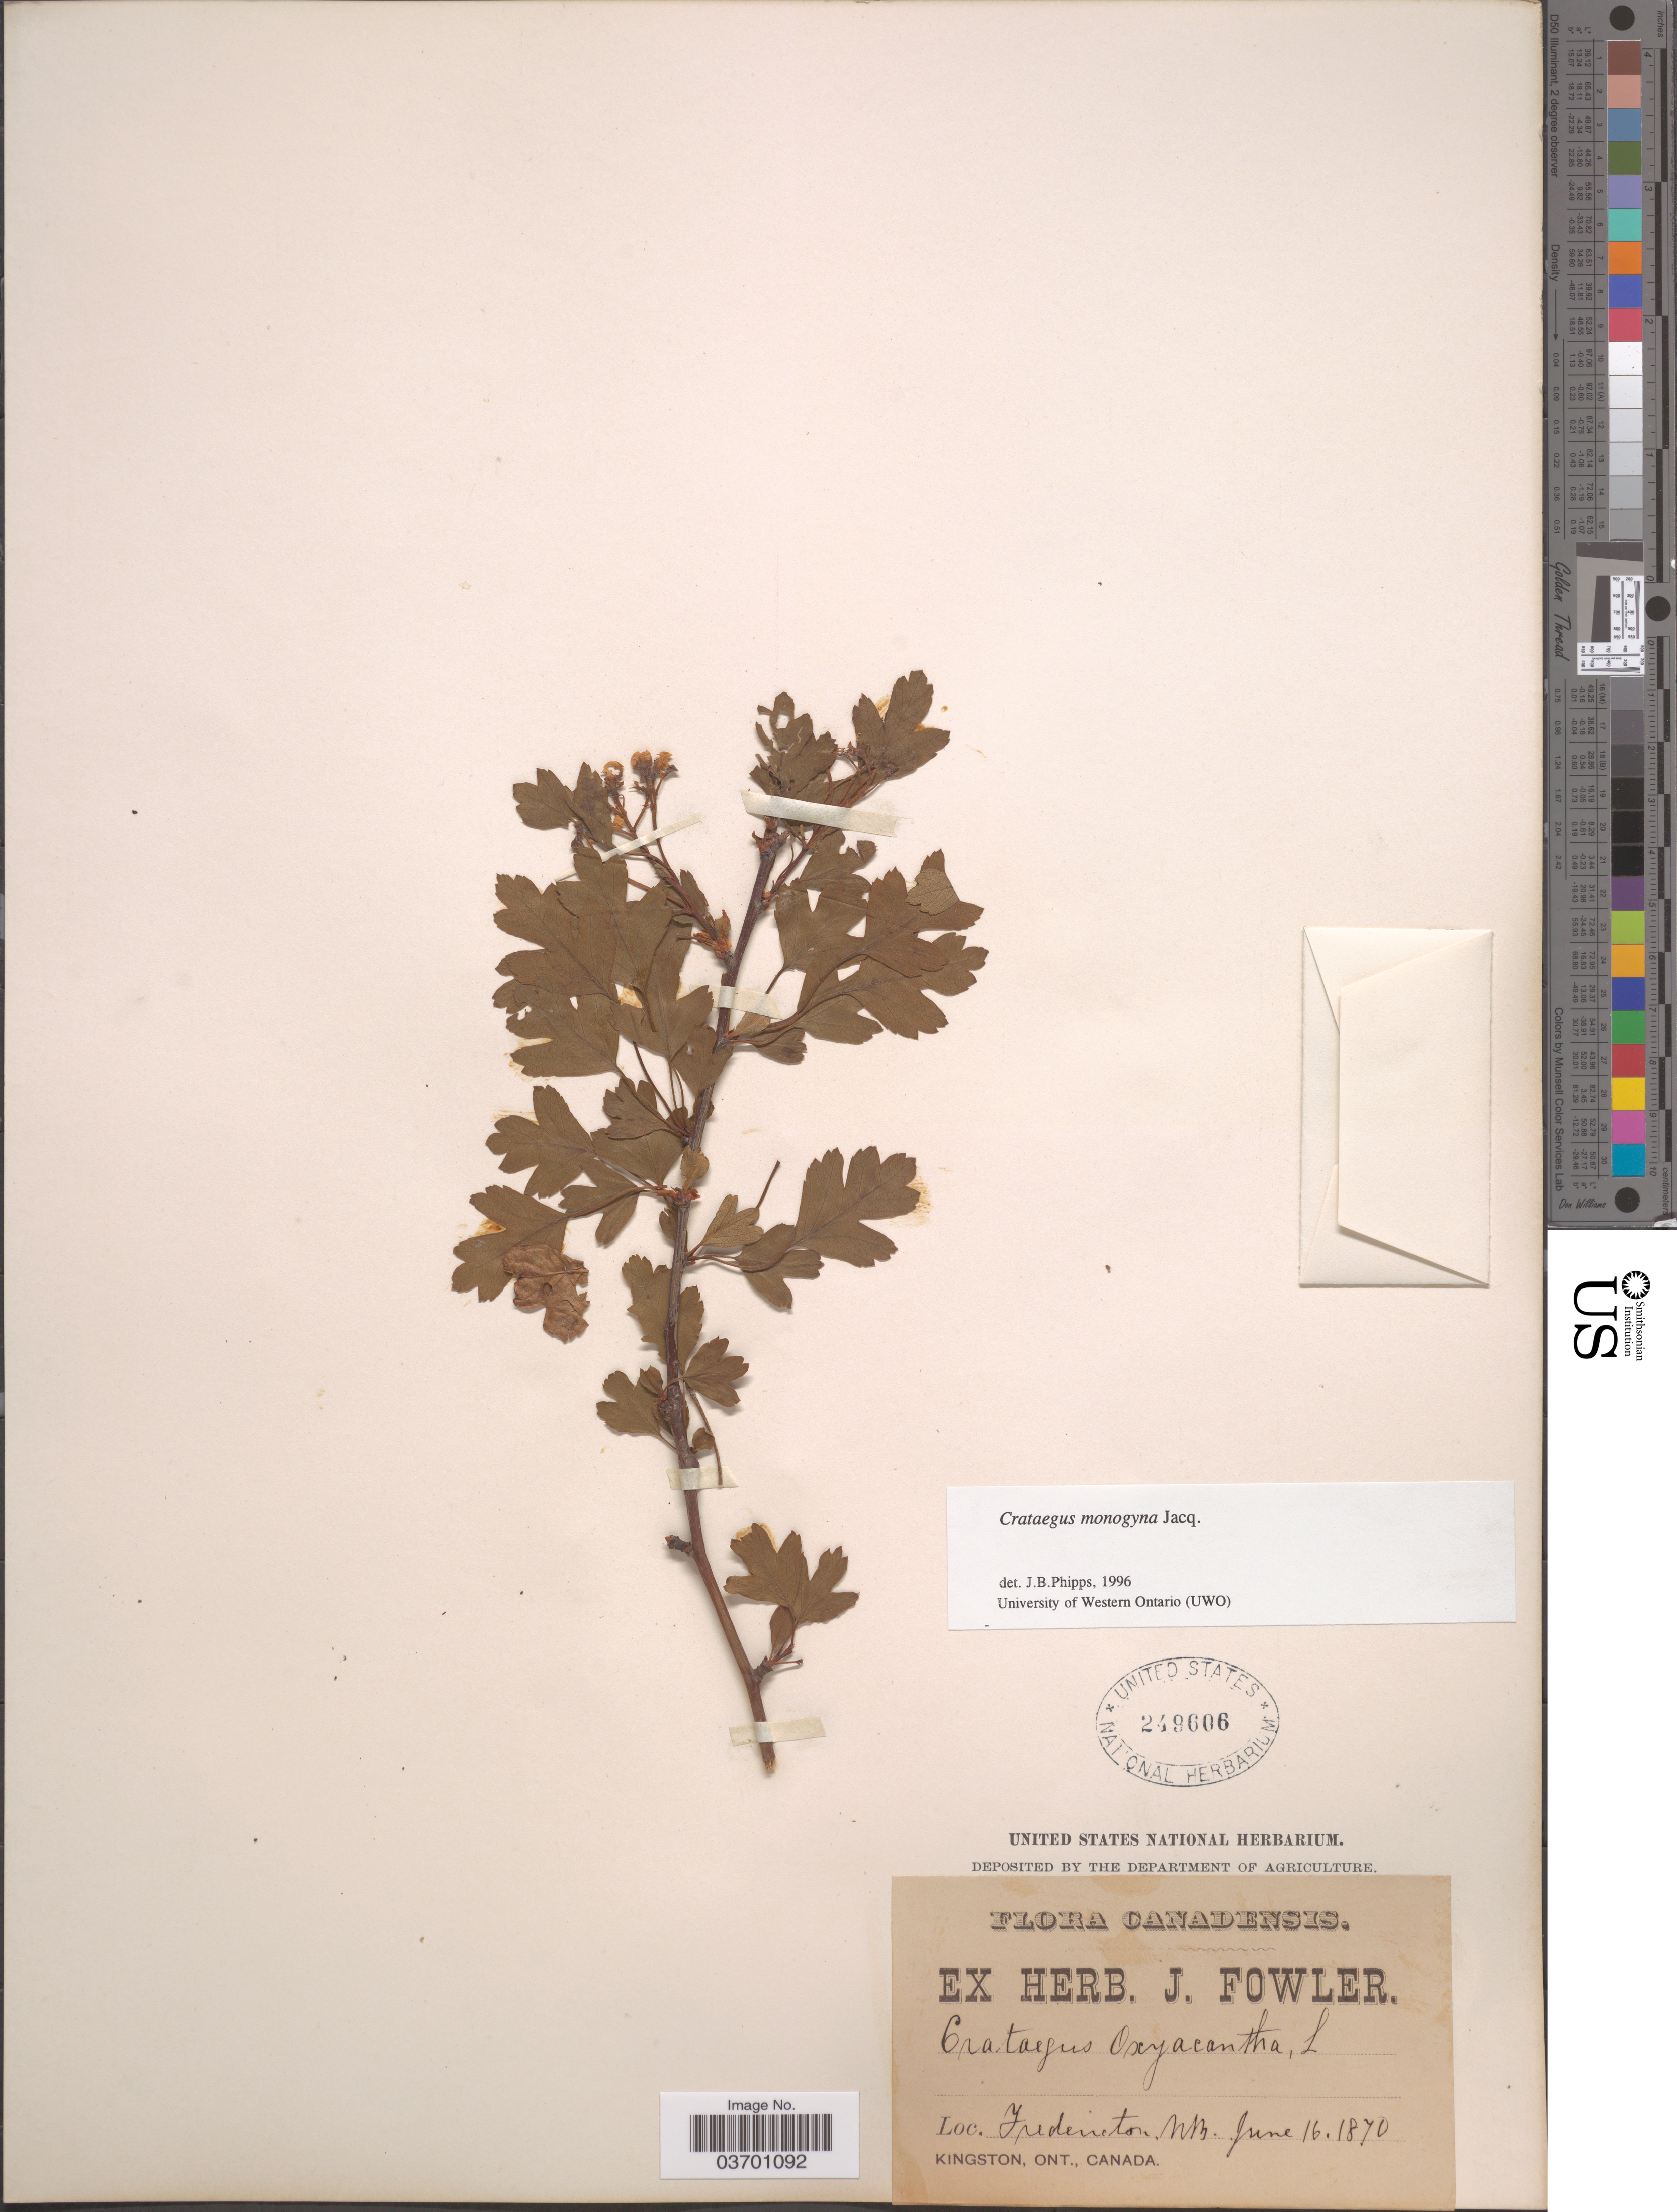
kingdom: Plantae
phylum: Tracheophyta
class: Magnoliopsida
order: Rosales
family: Rosaceae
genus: Crataegus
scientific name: Crataegus monogyna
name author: Lindin.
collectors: ex herb. J. Fowler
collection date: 1870-06-16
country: Canada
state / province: New Brunswick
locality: Fredericton.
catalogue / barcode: US 249606